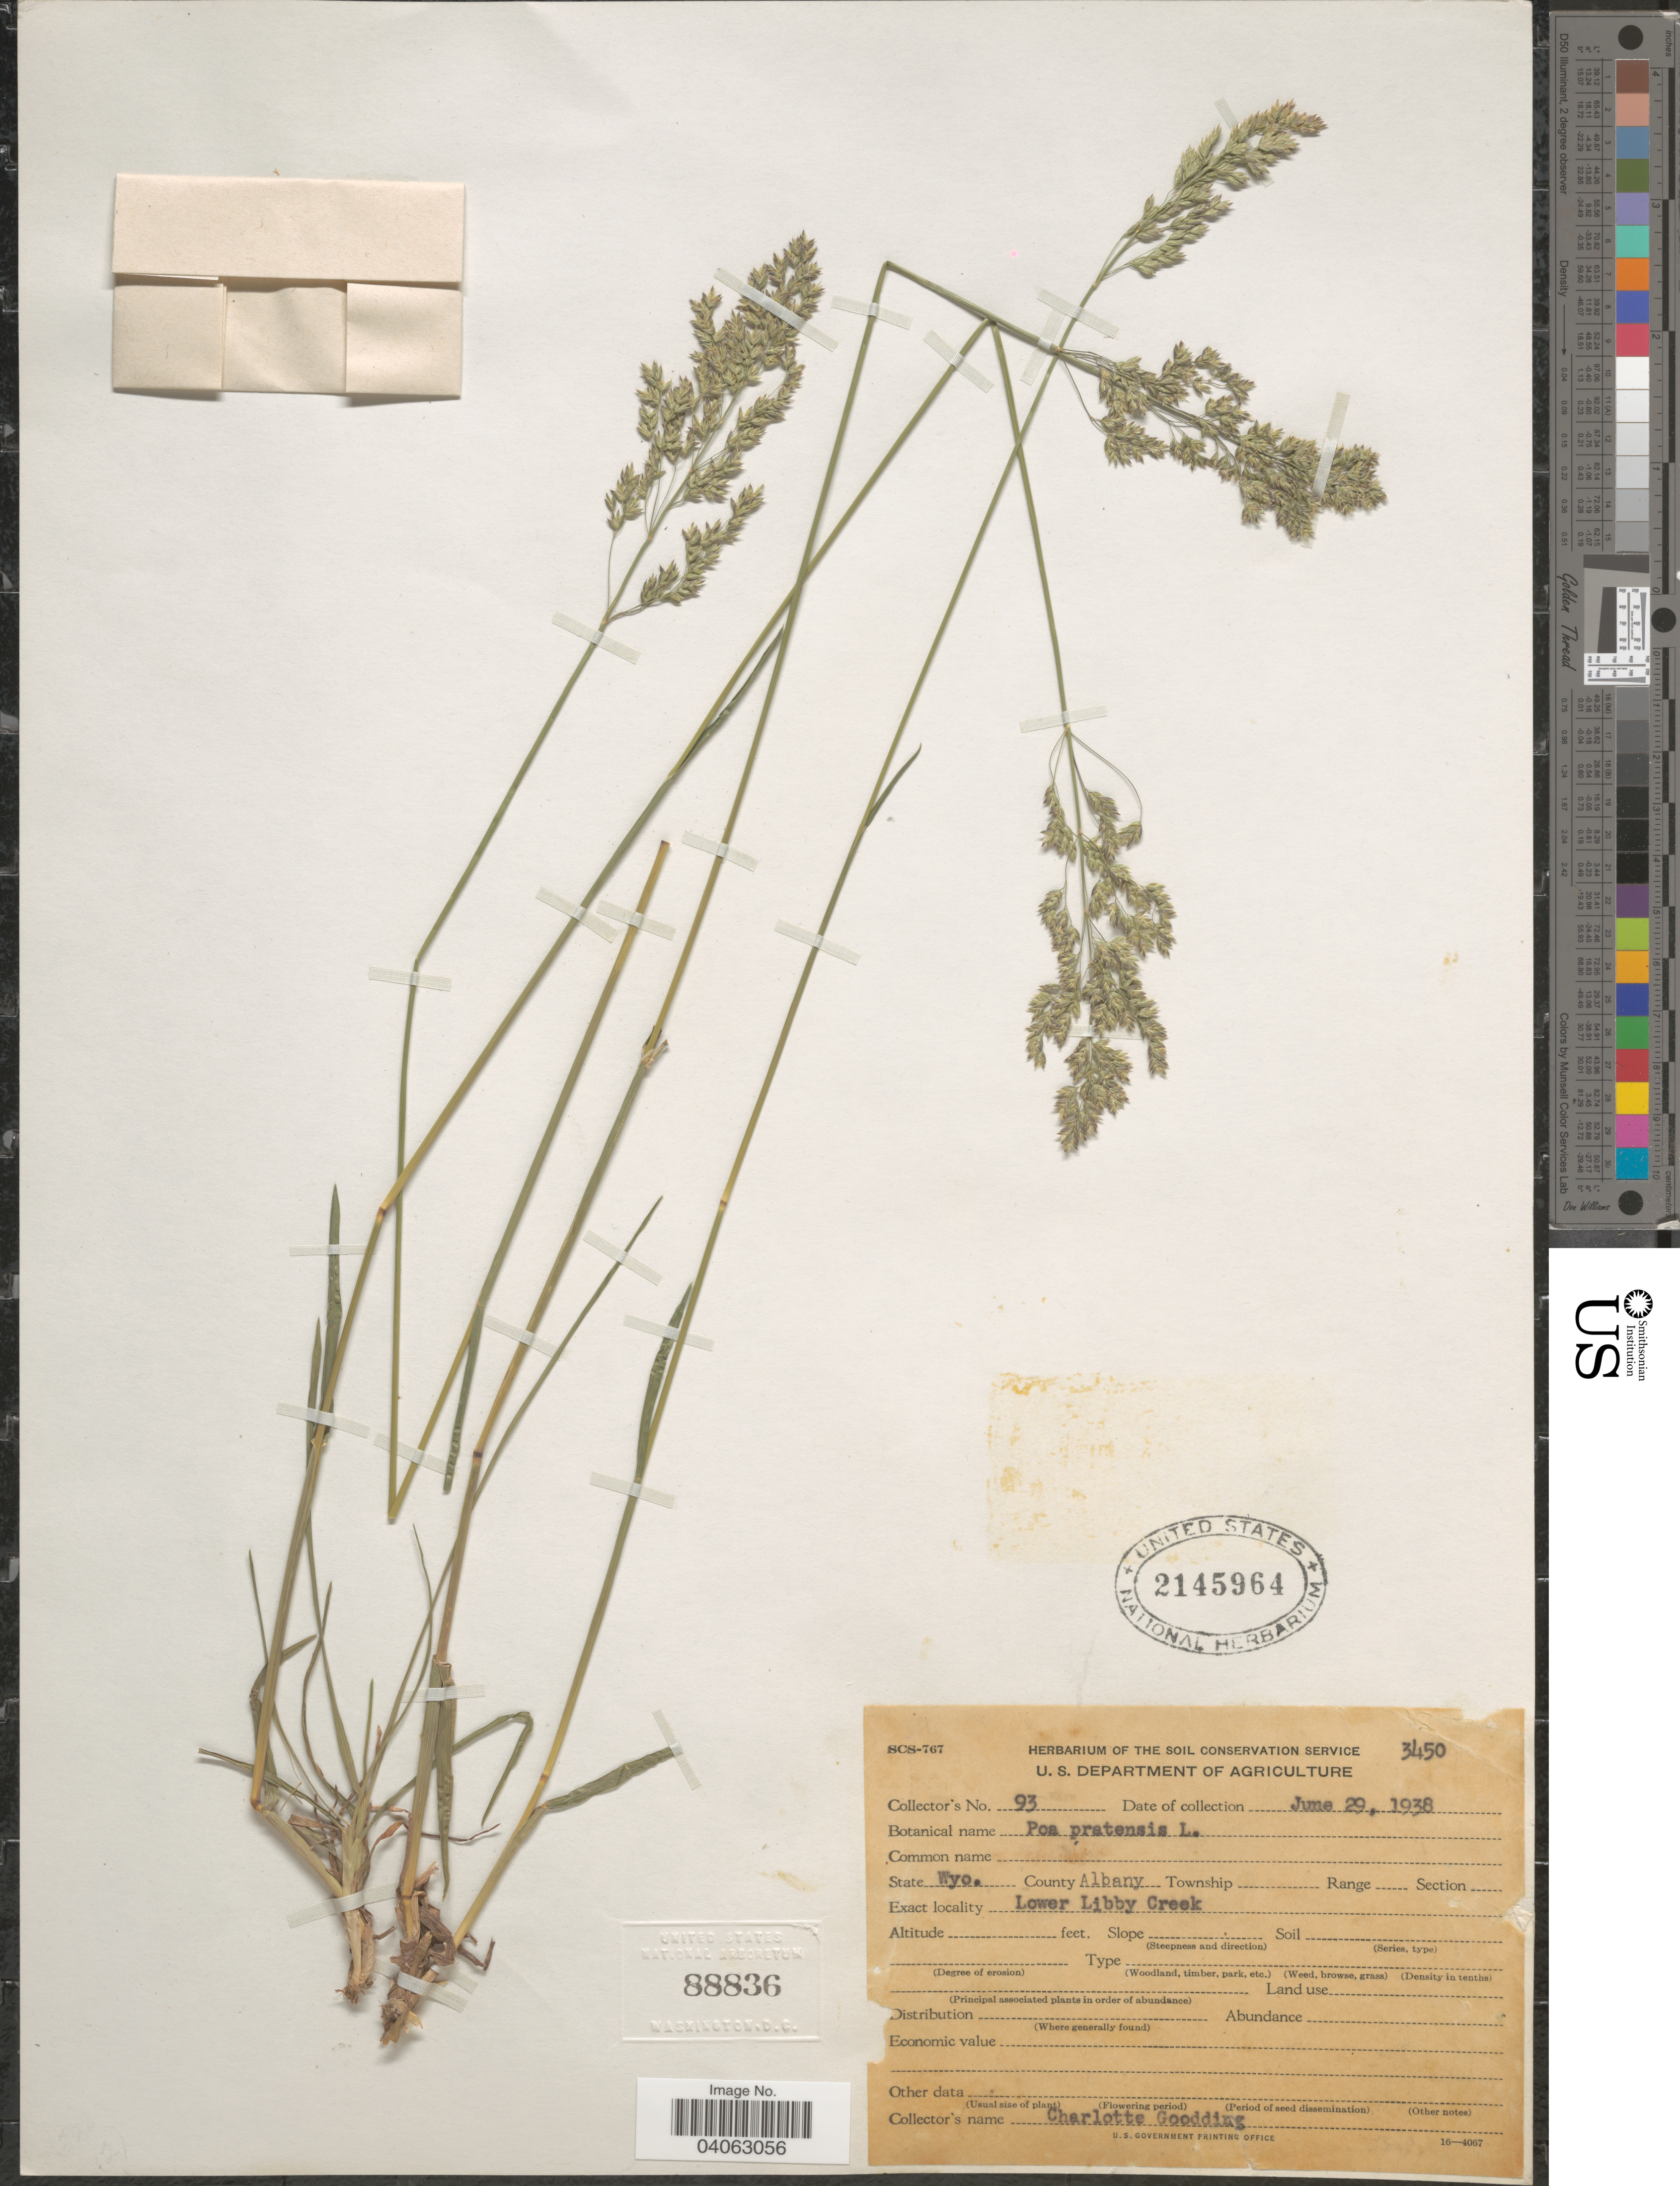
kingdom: Plantae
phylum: Tracheophyta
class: Liliopsida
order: Poales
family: Poaceae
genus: Poa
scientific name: Poa pratensis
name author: L.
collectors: C. Goodding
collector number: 93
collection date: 1938-06-29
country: United States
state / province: Wyoming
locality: County Albany. Lower Libby Creek.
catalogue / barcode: US 2145964